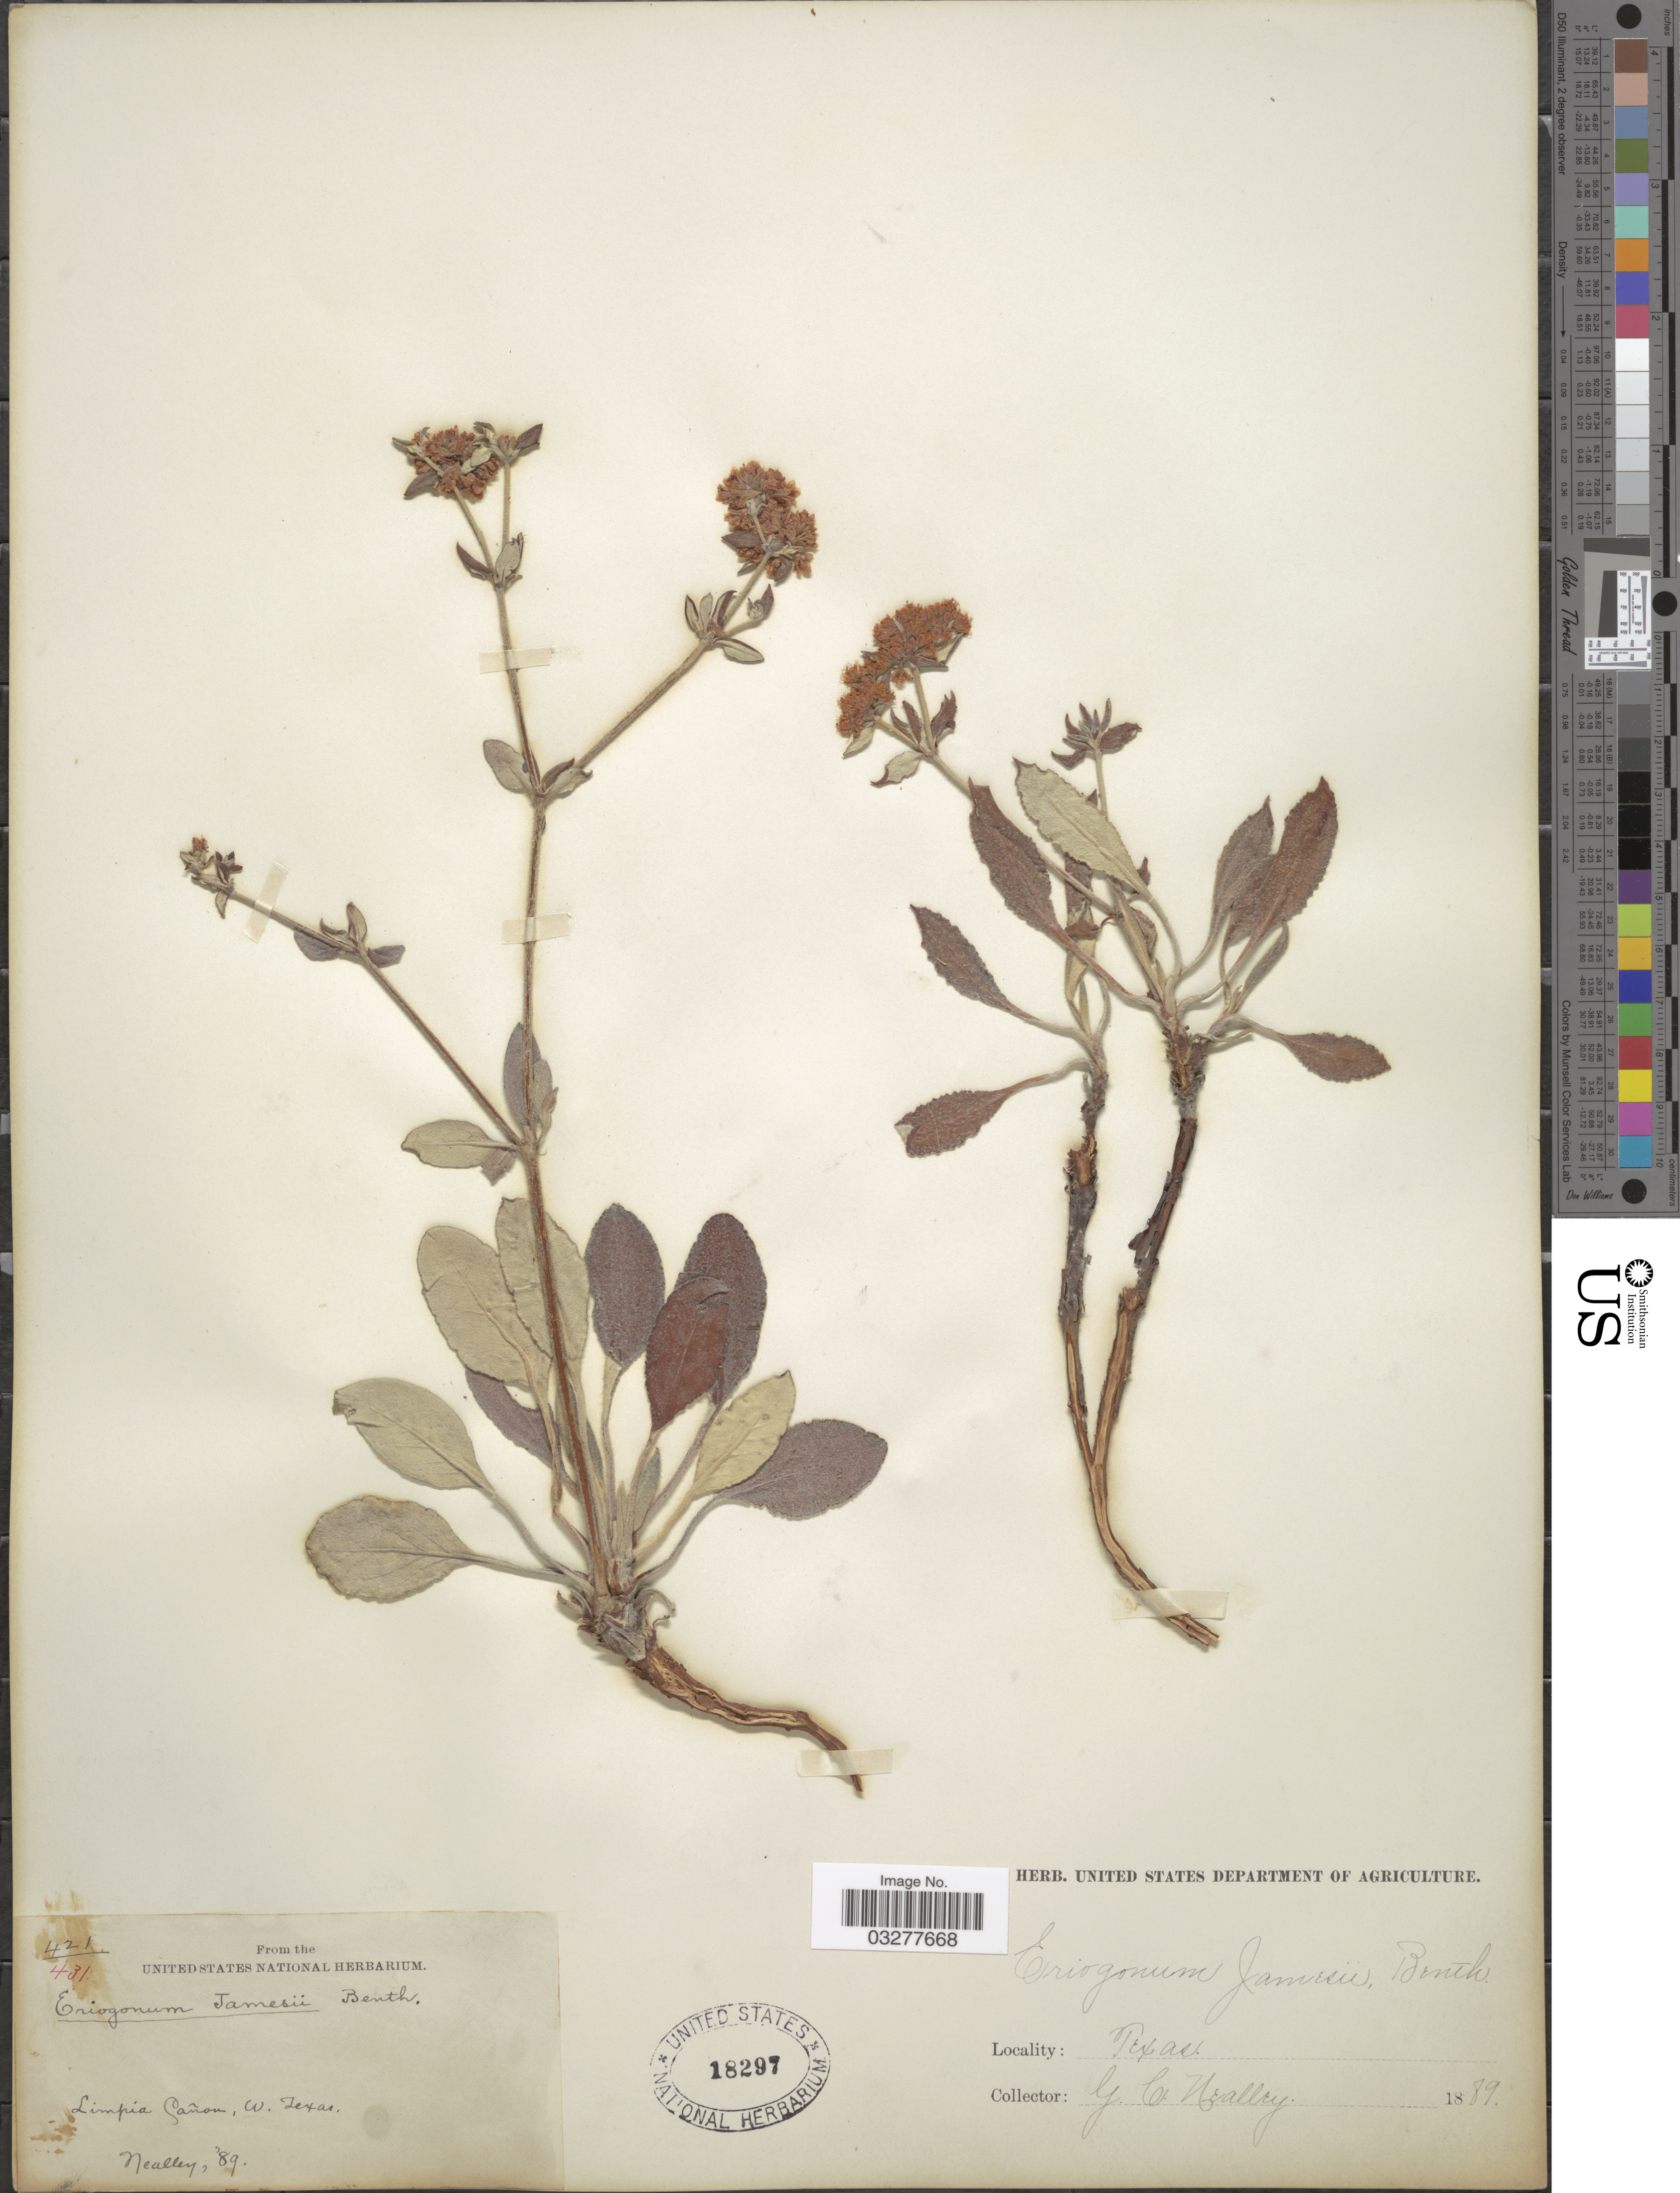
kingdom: Plantae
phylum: Tracheophyta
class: Magnoliopsida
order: Caryophyllales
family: Polygonaceae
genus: Eriogonum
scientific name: Eriogonum jamesii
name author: Benth.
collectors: G. Neally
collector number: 421/431*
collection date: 1889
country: United States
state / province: Texas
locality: Limpia Cañon, W. Texas.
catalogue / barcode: US 18297